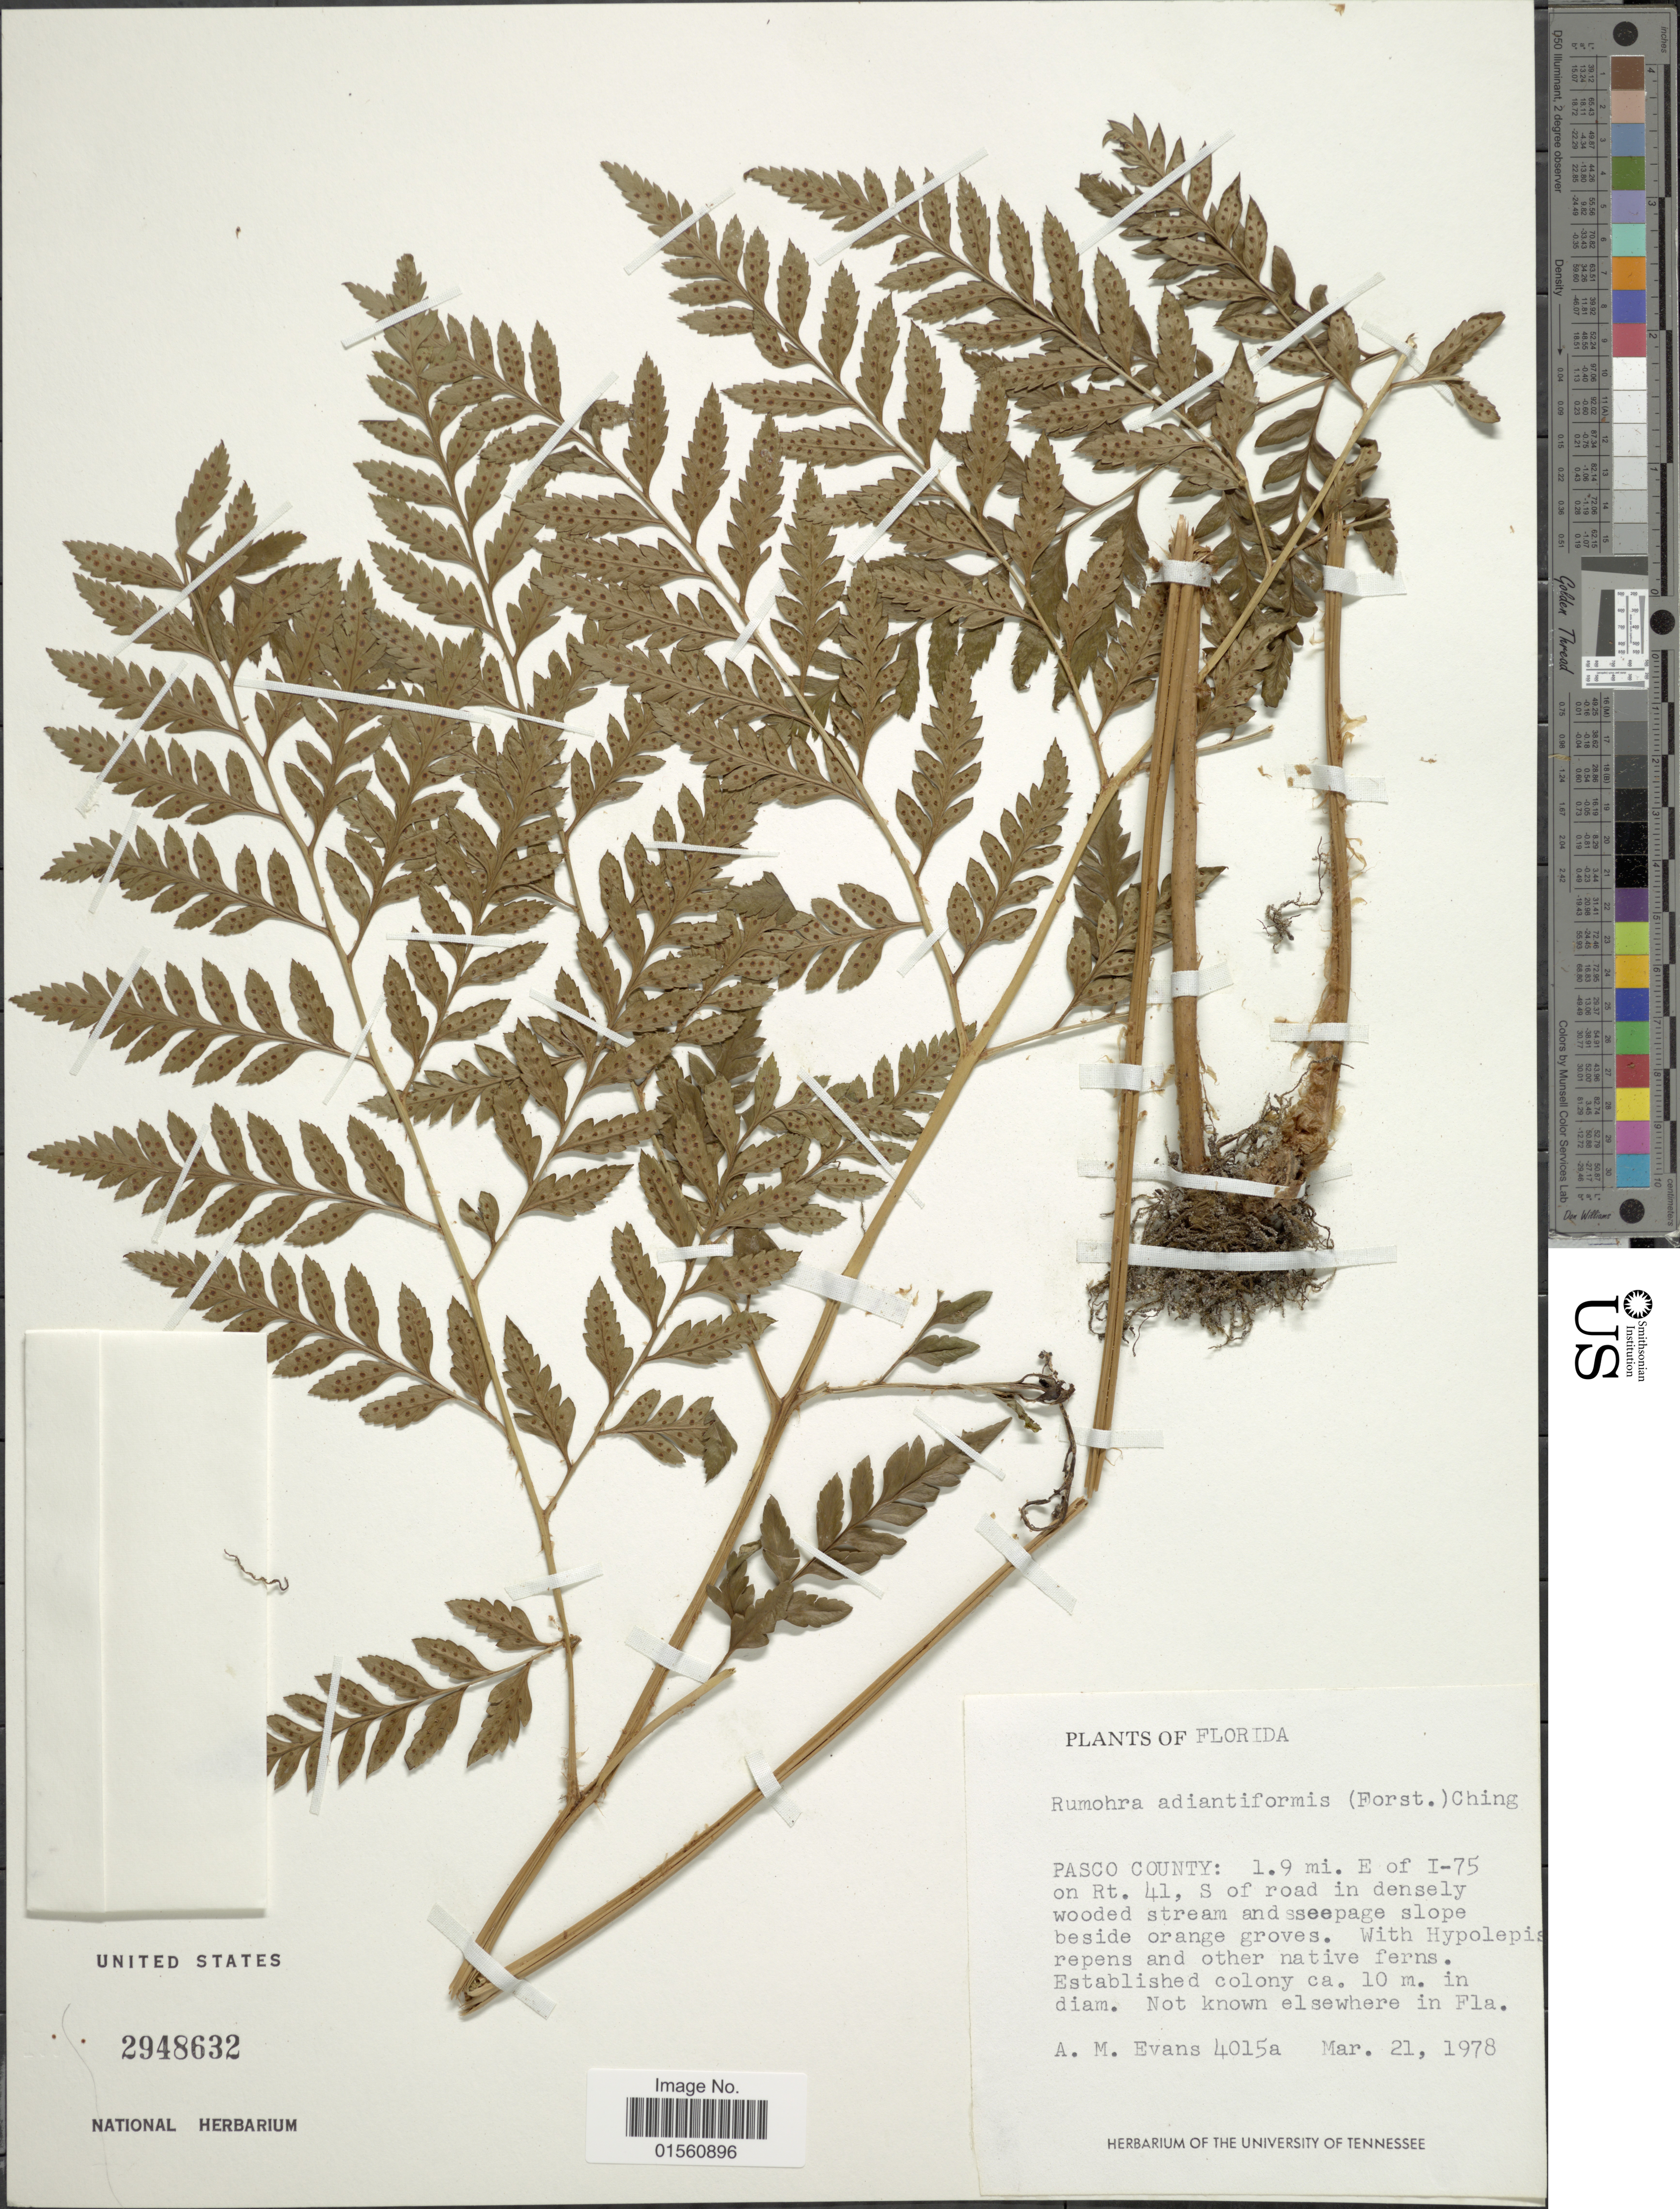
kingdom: Plantae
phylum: Tracheophyta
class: Polypodiopsida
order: Polypodiales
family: Dryopteridaceae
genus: Rumohra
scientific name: Rumohra adiantiformis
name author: (G. Forst.) Ching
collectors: A. M. Evans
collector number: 4015a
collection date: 1978-03-21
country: United States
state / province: Florida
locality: Pasco County: 1.9 mi. of I-75 on Rt. 41, S of road in densely wooded stream and seepage slope beside orange groves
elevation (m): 10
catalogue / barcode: US 2948632